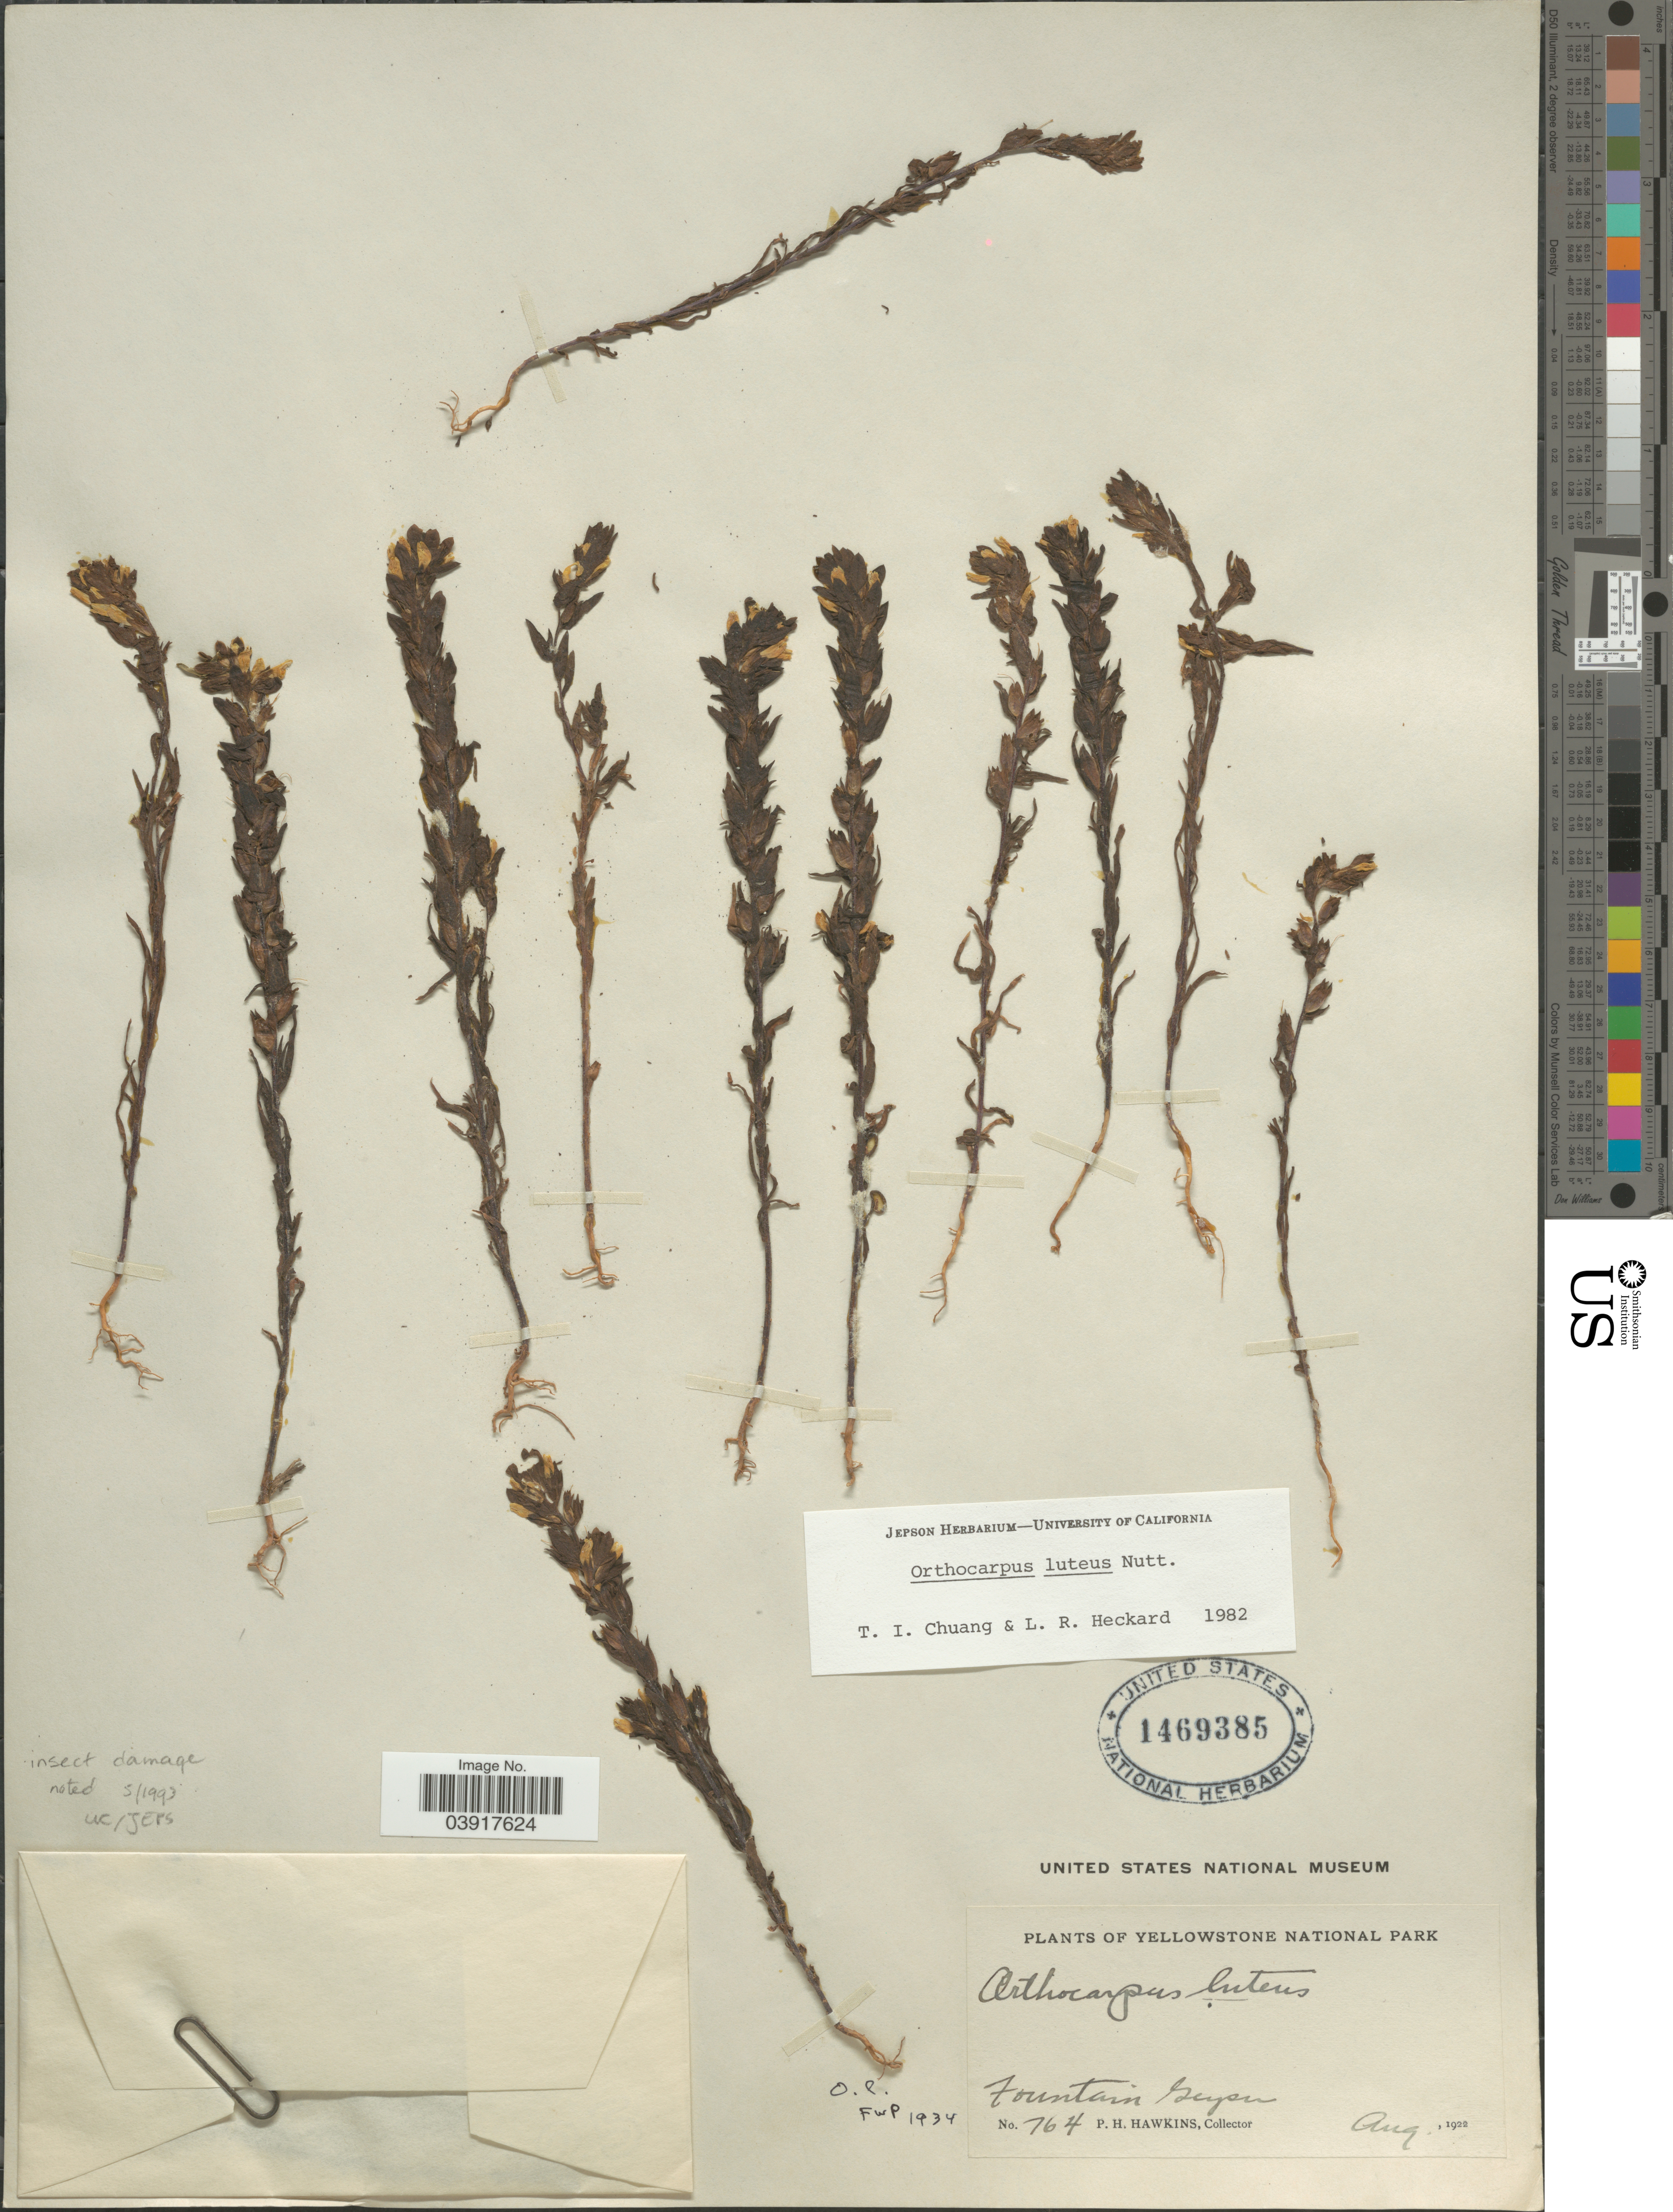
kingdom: Plantae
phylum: Tracheophyta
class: Magnoliopsida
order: Lamiales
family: Orobanchaceae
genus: Orthocarpus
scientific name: Orthocarpus luteus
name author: Nutt.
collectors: P. Hawkins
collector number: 764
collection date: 1922-08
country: United States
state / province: Wyoming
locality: Yellowstone National Park. Fountain Geyser.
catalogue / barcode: US 1469385